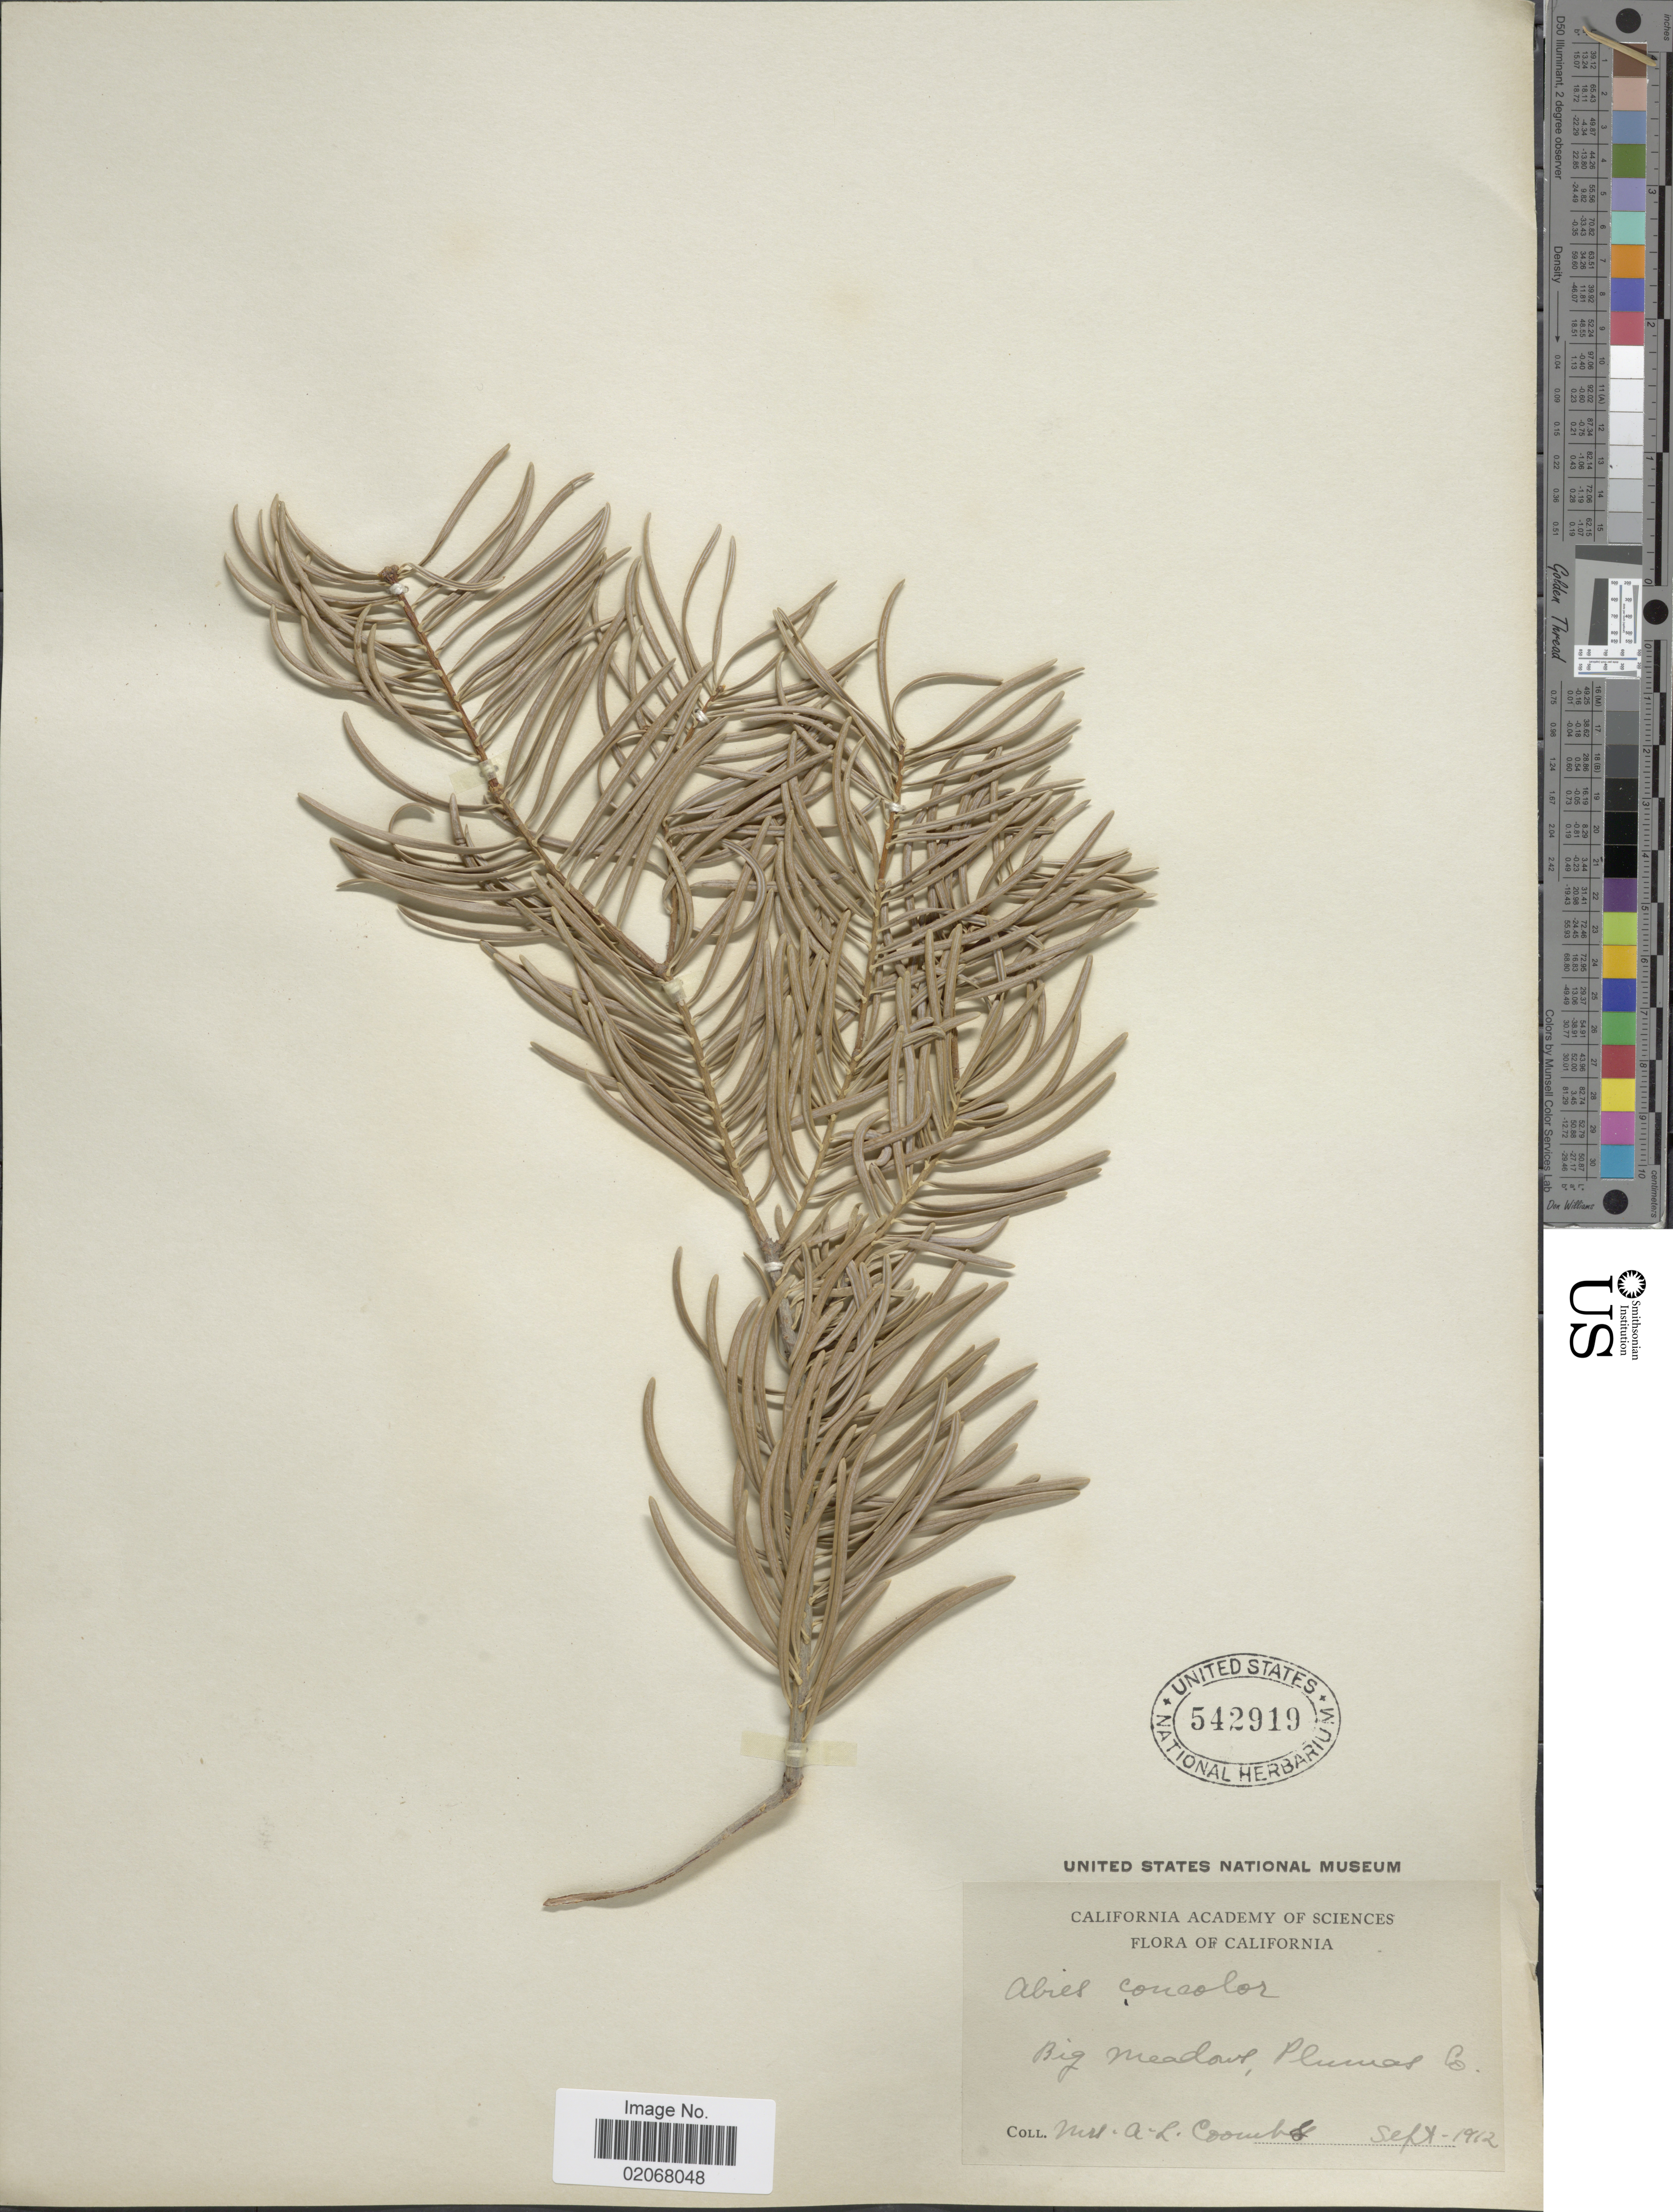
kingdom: Plantae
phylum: Tracheophyta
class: Pinopsida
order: Pinales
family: Pinaceae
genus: Abies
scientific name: Abies concolor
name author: (Gordon & Glend.) Lindl. ex Hildebr.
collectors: A. Coombs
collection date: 1912-09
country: United States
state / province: California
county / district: Plumas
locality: Big meadow, Plumas Co.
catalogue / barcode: US 542919